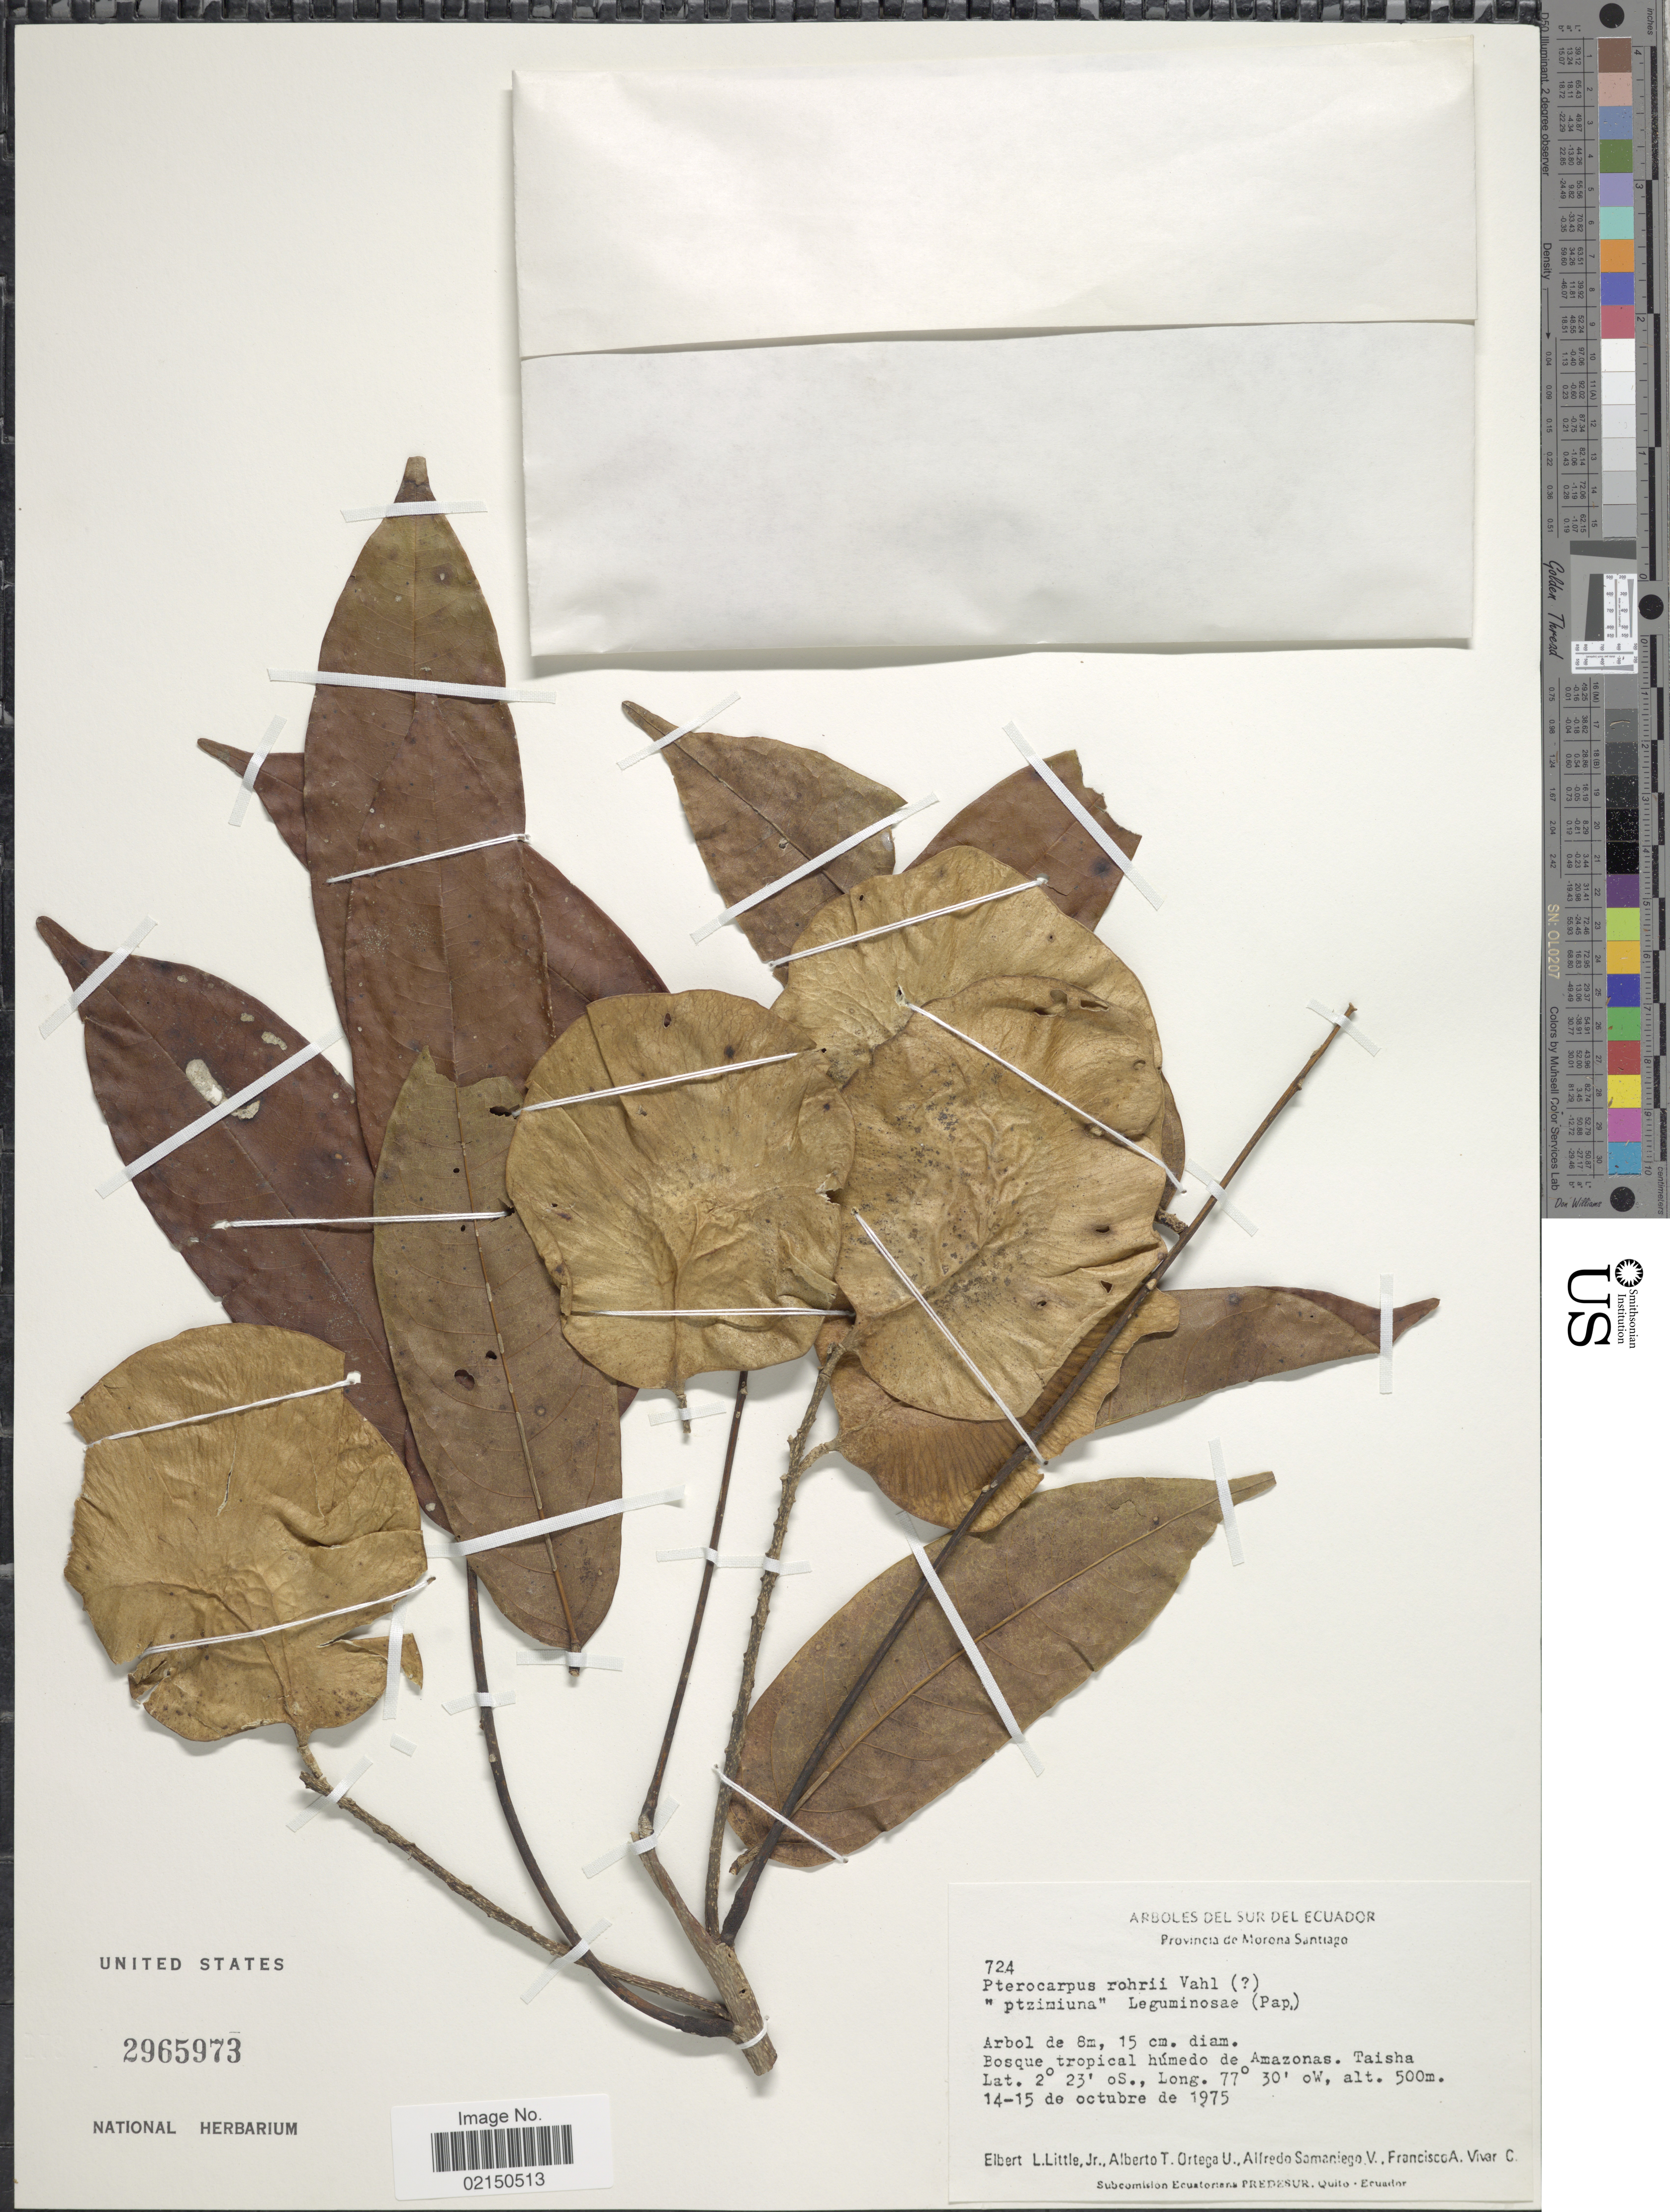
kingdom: Plantae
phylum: Tracheophyta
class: Magnoliopsida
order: Fabales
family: Fabaceae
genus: Pterocarpus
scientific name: Pterocarpus rohrii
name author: Vahl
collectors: E. L. Little, A. T. Ortega U., A. V. Samaniego & F. A. Vivar C.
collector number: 724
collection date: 1975-10-14/1975-10-15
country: Ecuador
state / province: Morona-Santiago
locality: Bosque tropical humedo de Amazonas. Taisha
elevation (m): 500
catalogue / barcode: US 2965973